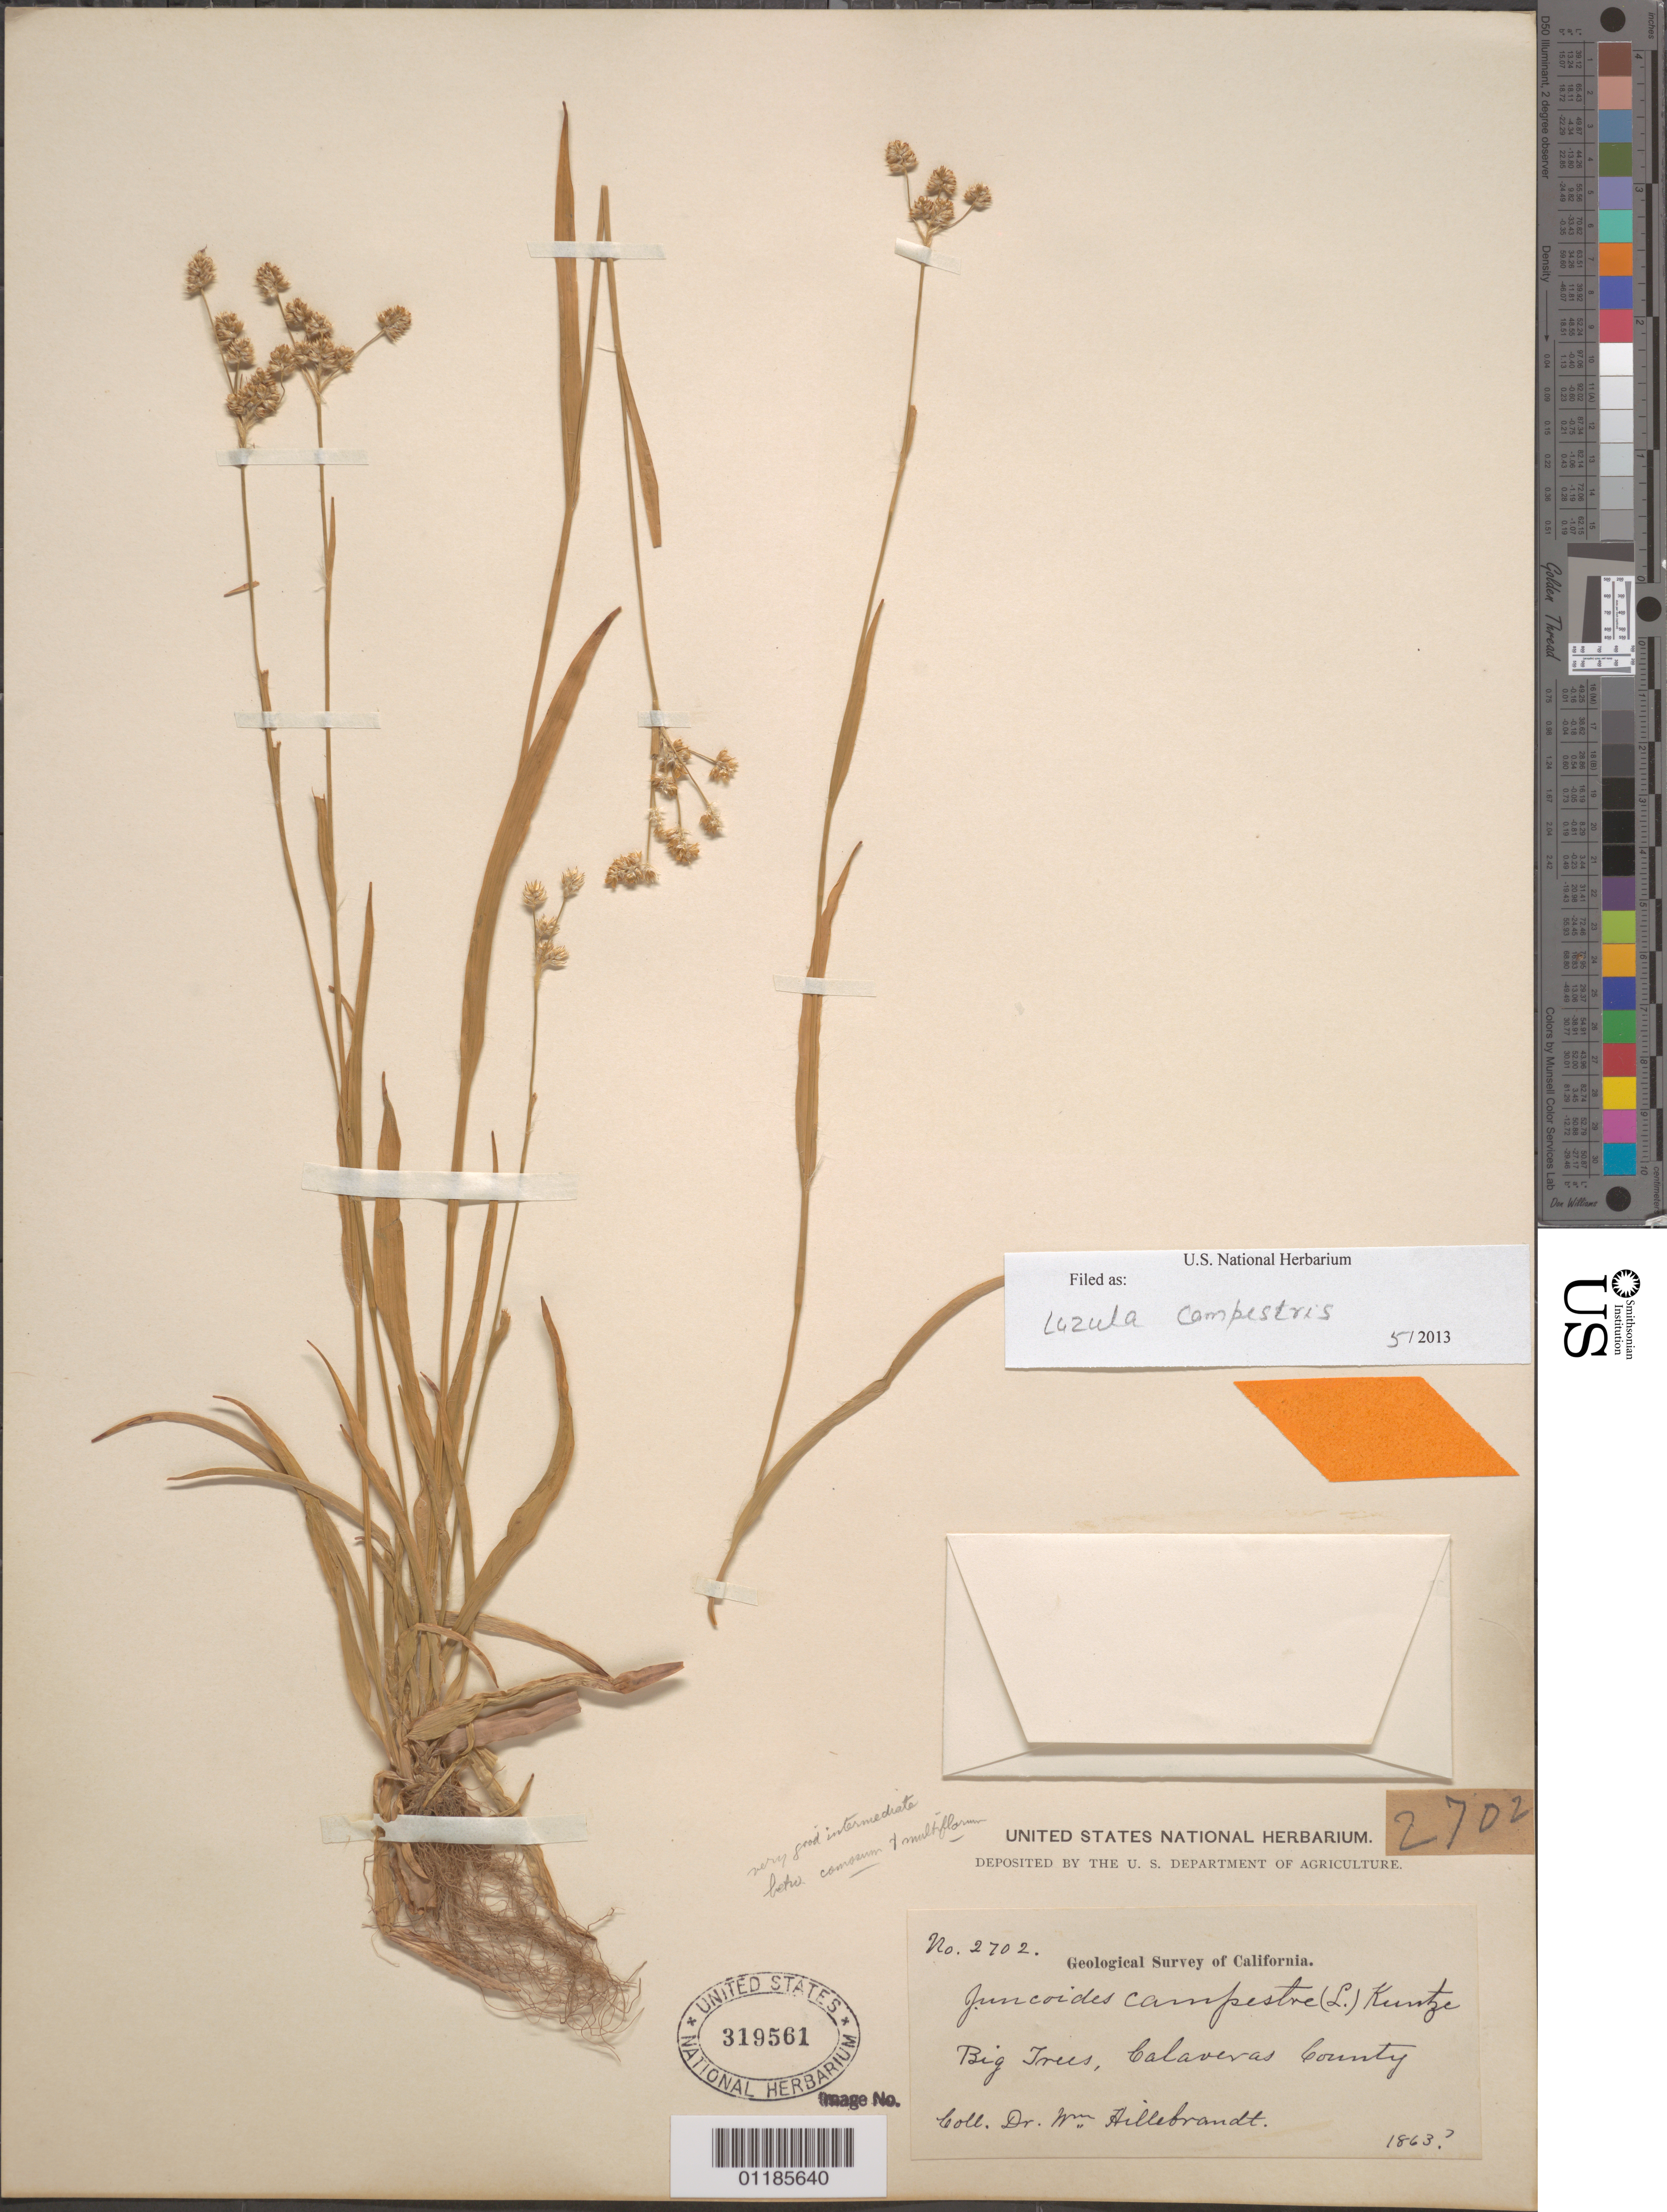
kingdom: Plantae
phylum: Tracheophyta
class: Liliopsida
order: Poales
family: Juncaceae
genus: Luzula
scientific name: Luzula campestris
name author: (L.) DC.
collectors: W. Hillebrand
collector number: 2702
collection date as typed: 1863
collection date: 1863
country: United States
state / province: California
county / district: Calaveras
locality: Big Trees.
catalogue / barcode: US 319561